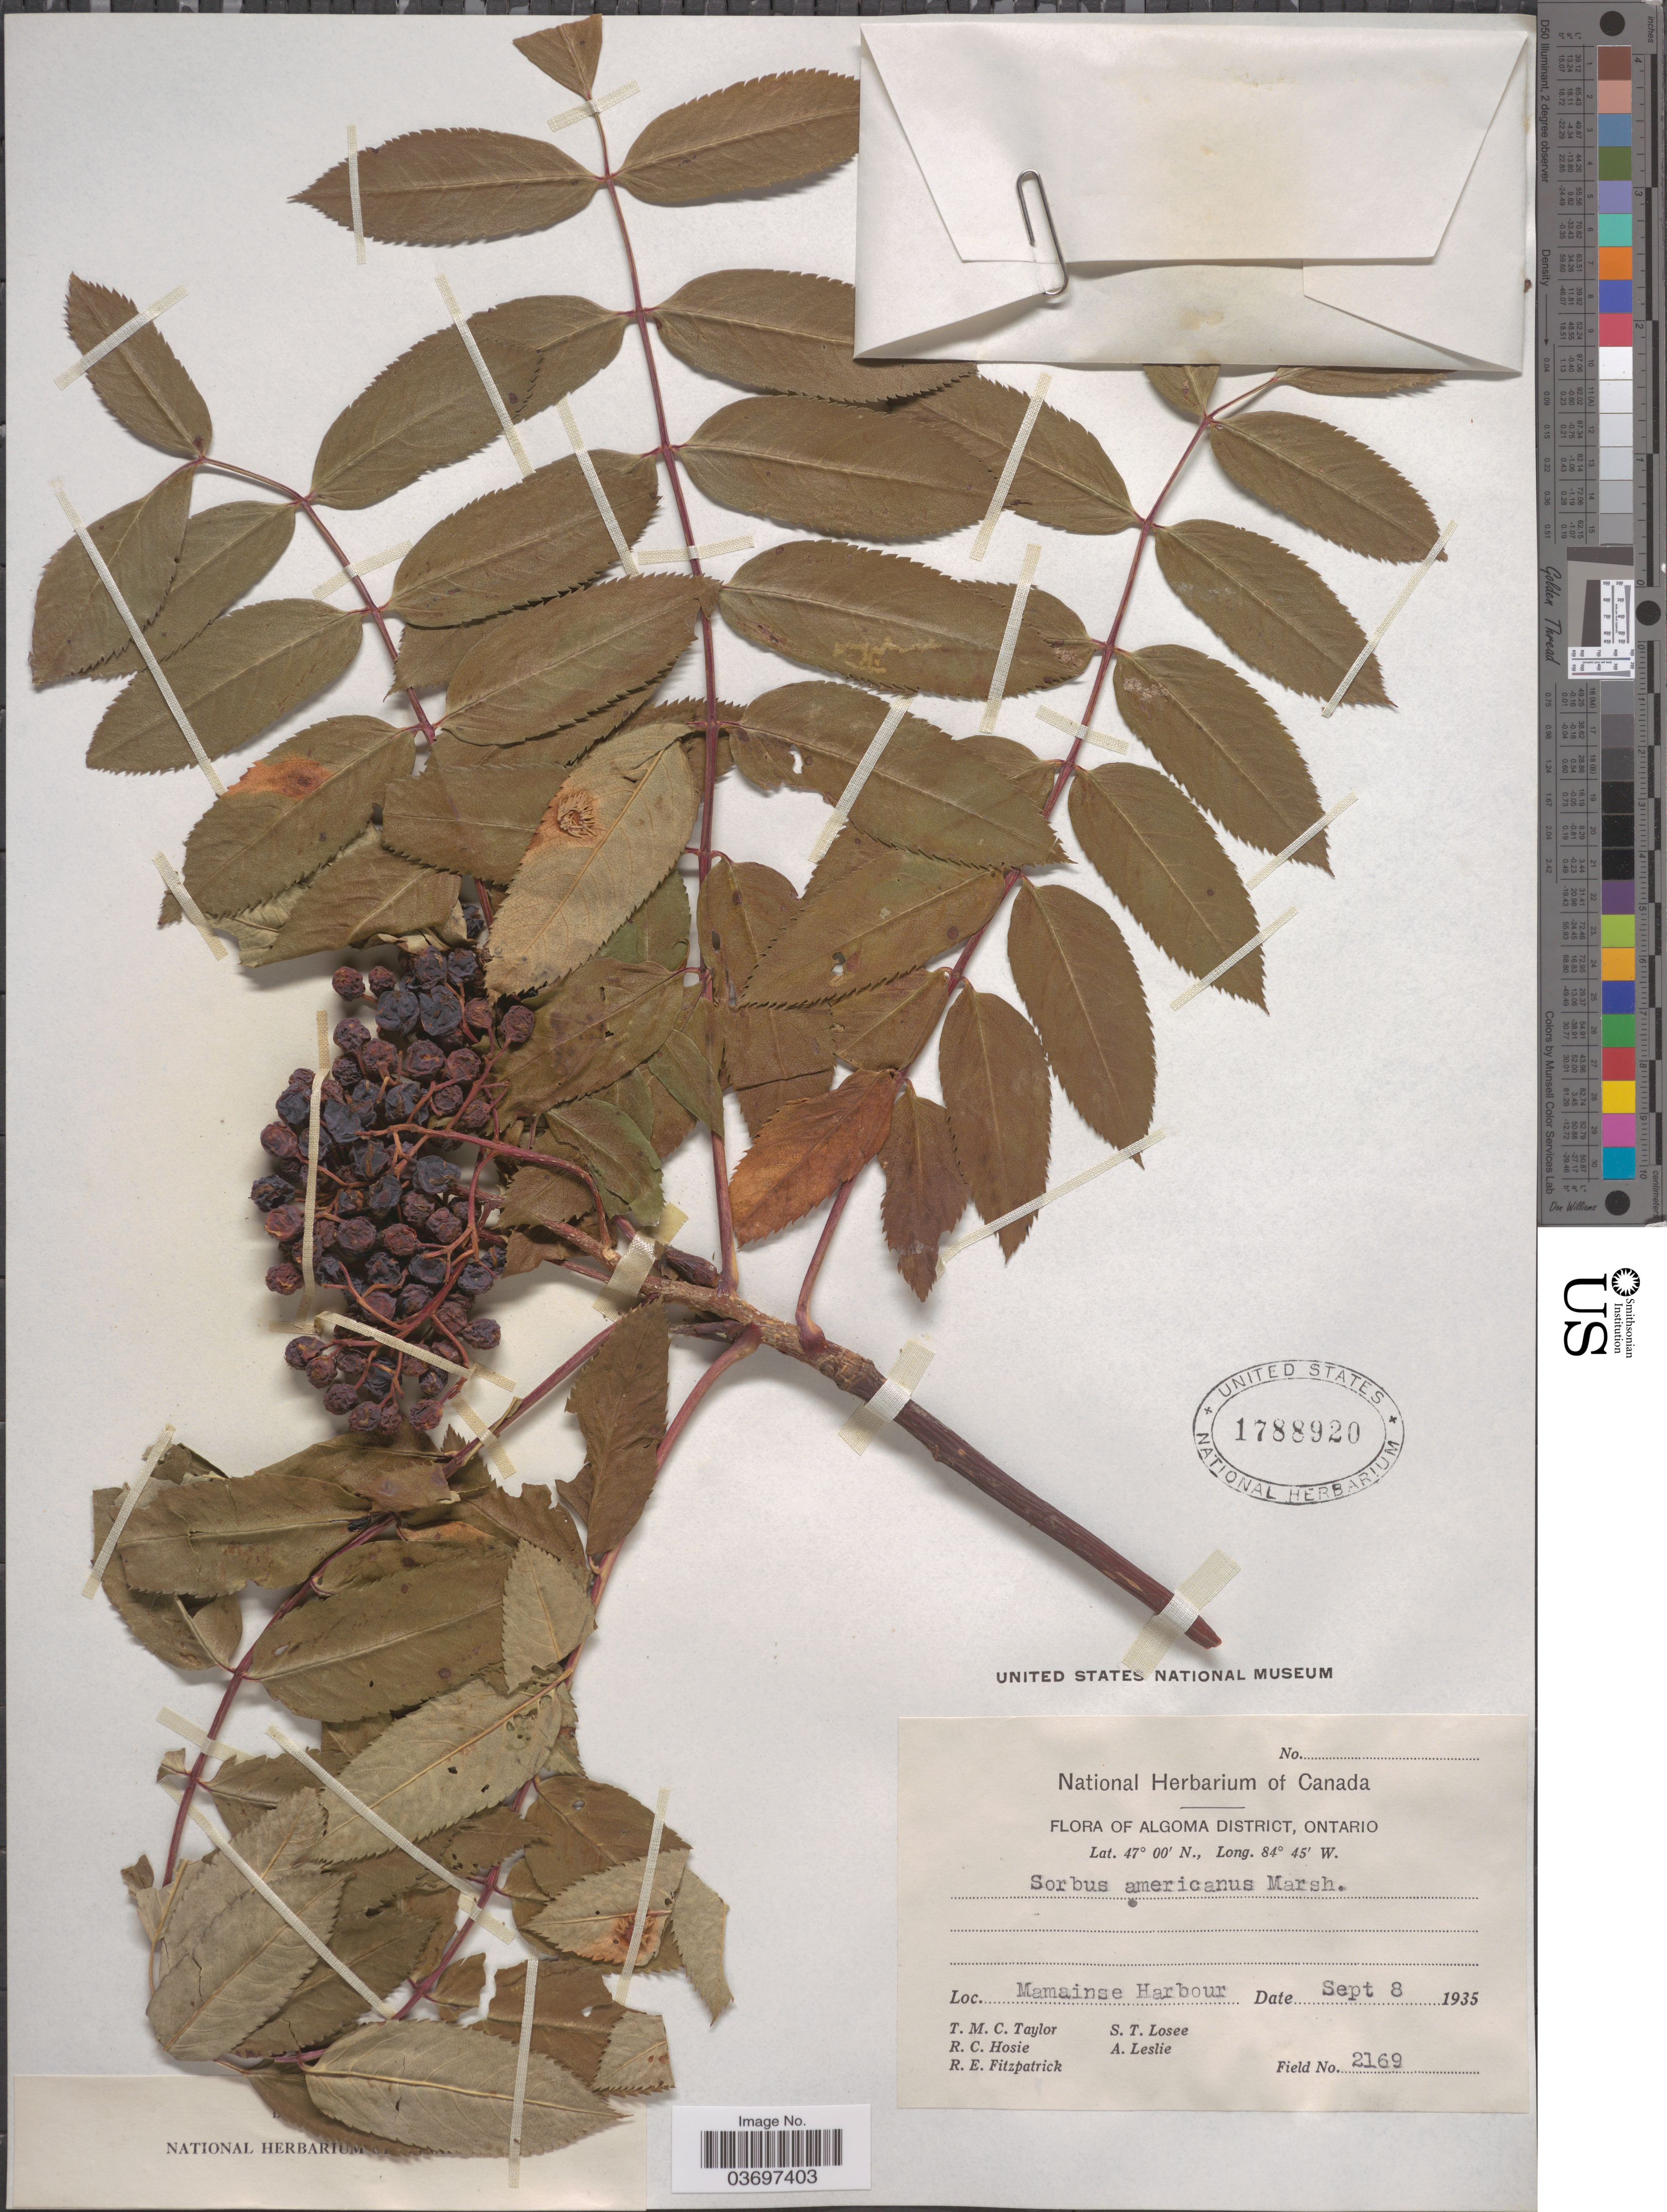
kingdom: Plantae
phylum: Tracheophyta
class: Magnoliopsida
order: Rosales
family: Rosaceae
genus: Sorbus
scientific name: Sorbus americana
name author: Marshall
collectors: T. M. C. Taylor, R. Hosie, R. Fitzpatrick, S. Losee & A. Leslie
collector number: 2169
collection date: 1935-09-08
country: Canada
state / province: Ontario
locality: Algoma District. Mamainse Harbour.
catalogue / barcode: US 1788920